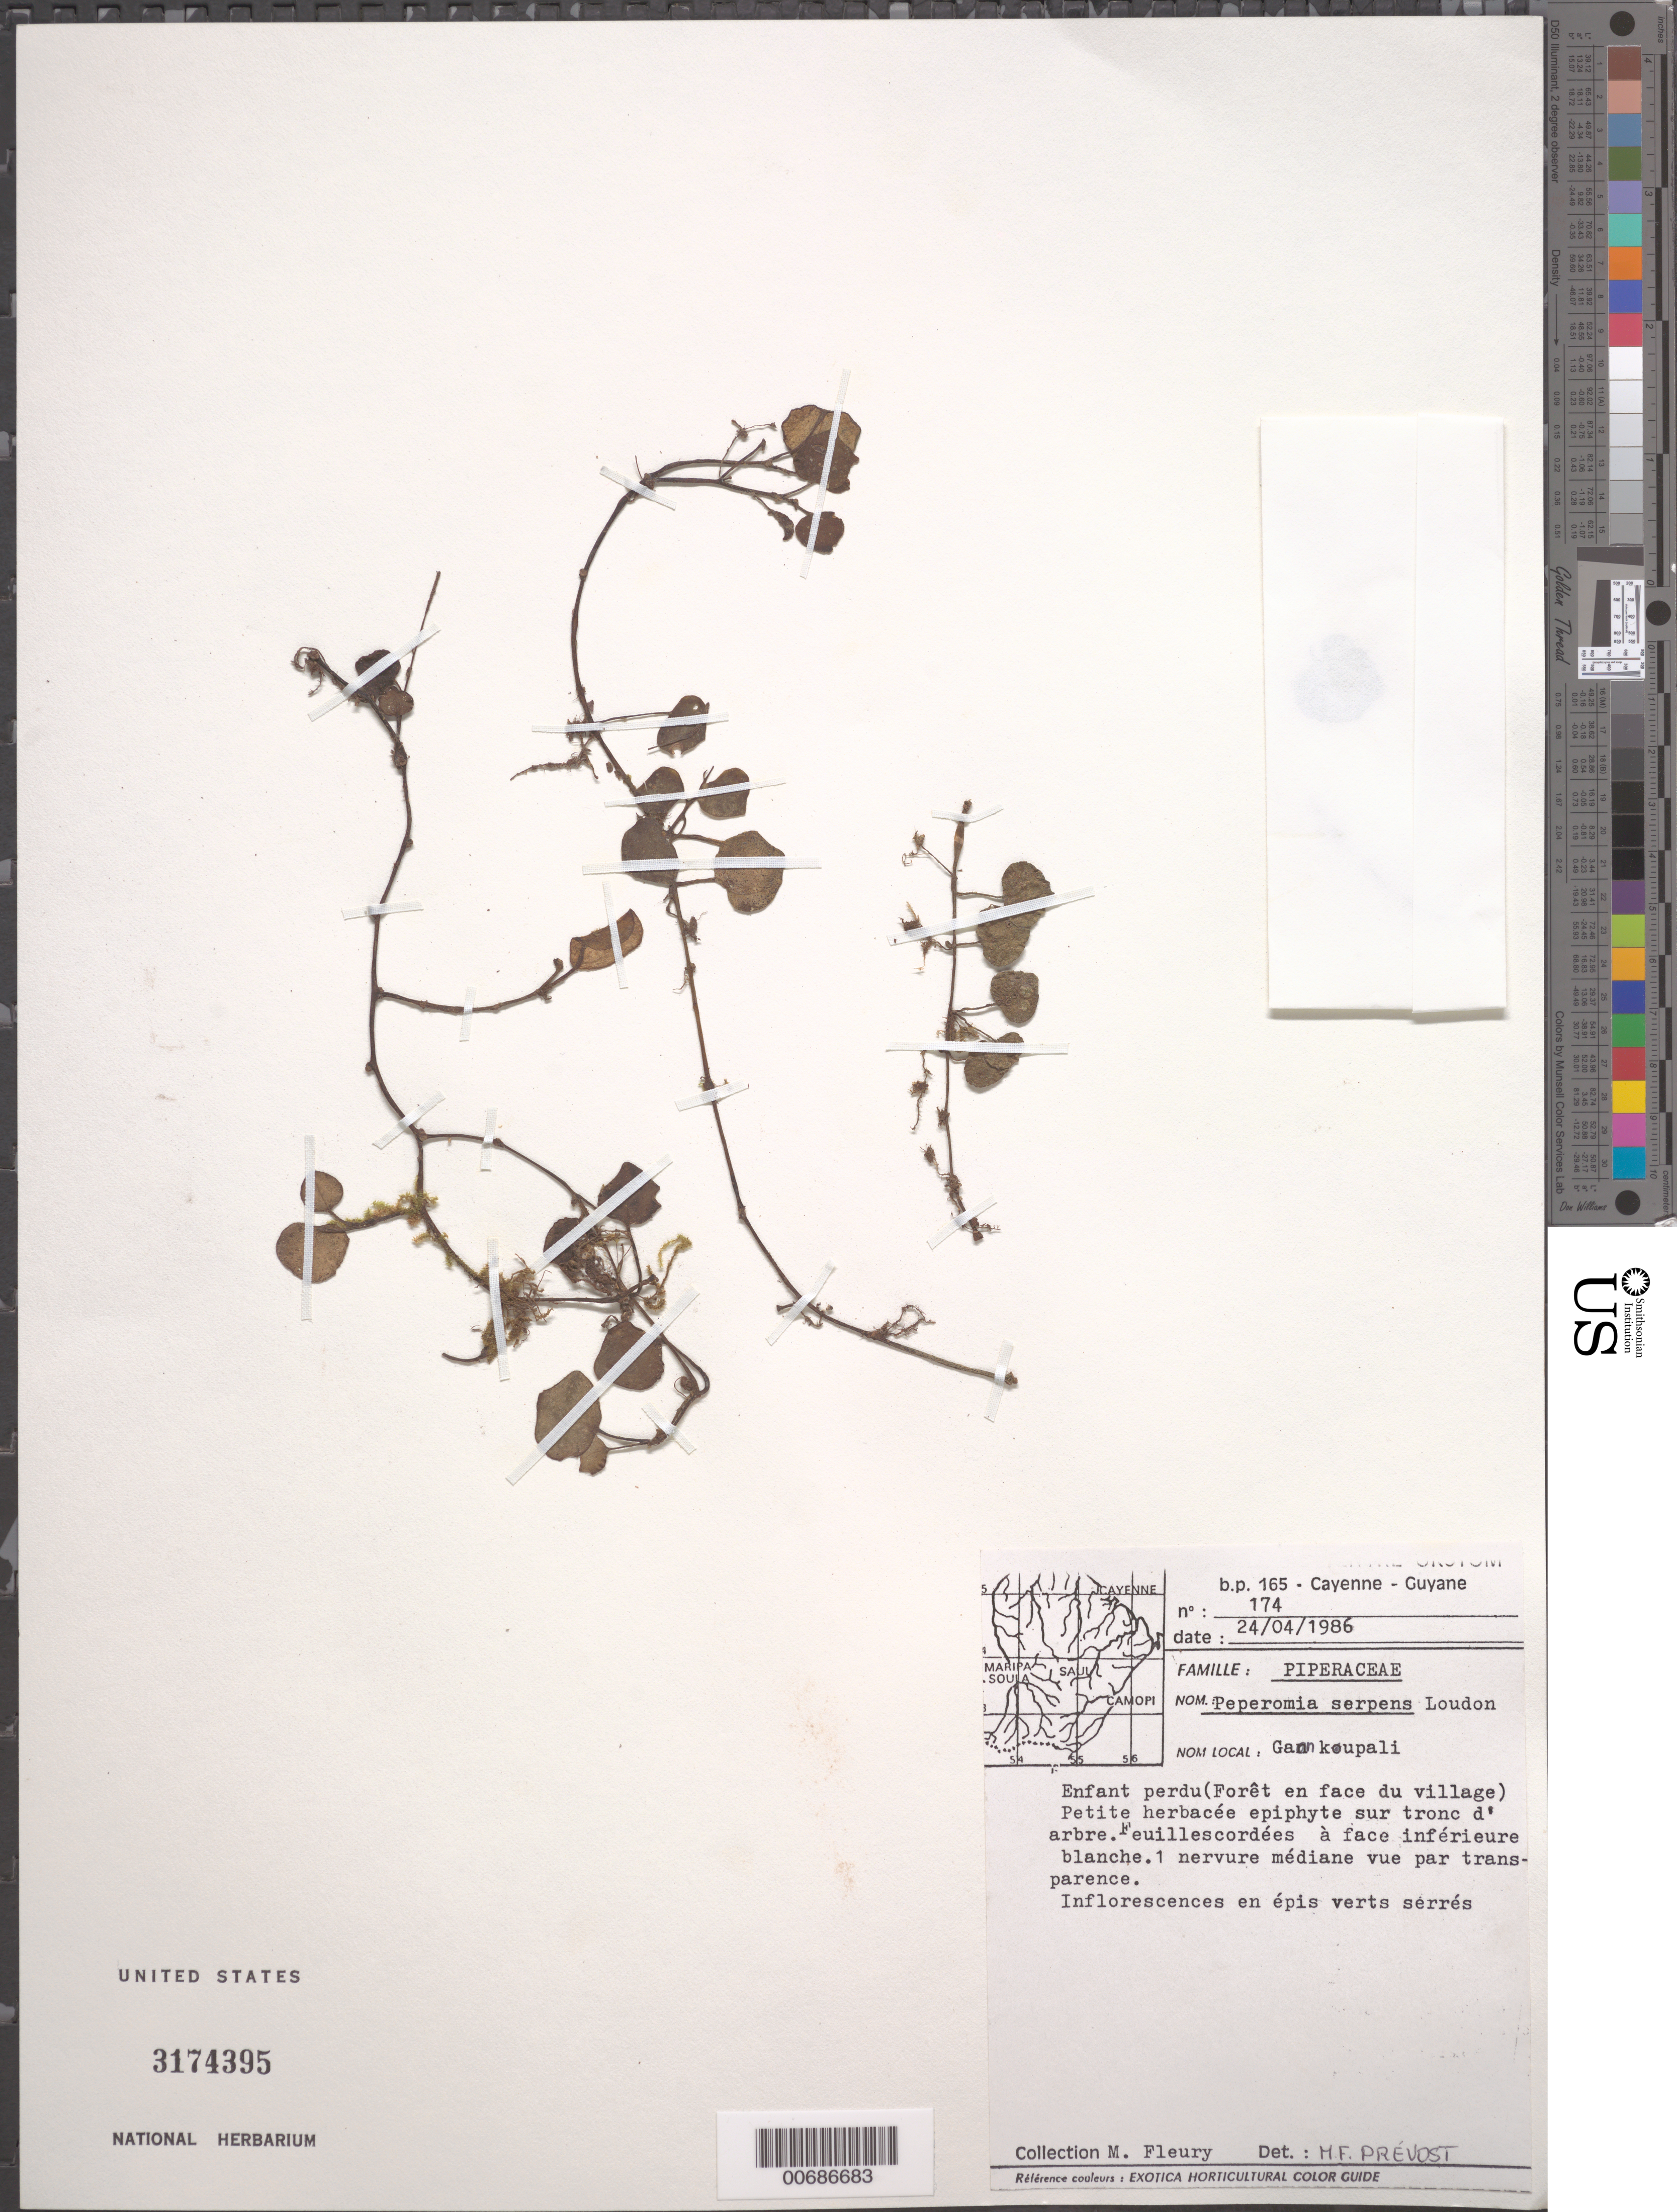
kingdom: Plantae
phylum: Tracheophyta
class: Magnoliopsida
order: Piperales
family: Piperaceae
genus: Peperomia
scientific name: Peperomia serpens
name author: (Sw.) Loudon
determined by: Prévost, M.-F.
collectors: M. Fleury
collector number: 174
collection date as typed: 24-Apr-86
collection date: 1986-04-24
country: French Guiana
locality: Enfant Perdu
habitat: Forest opposite village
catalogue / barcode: US 3174395